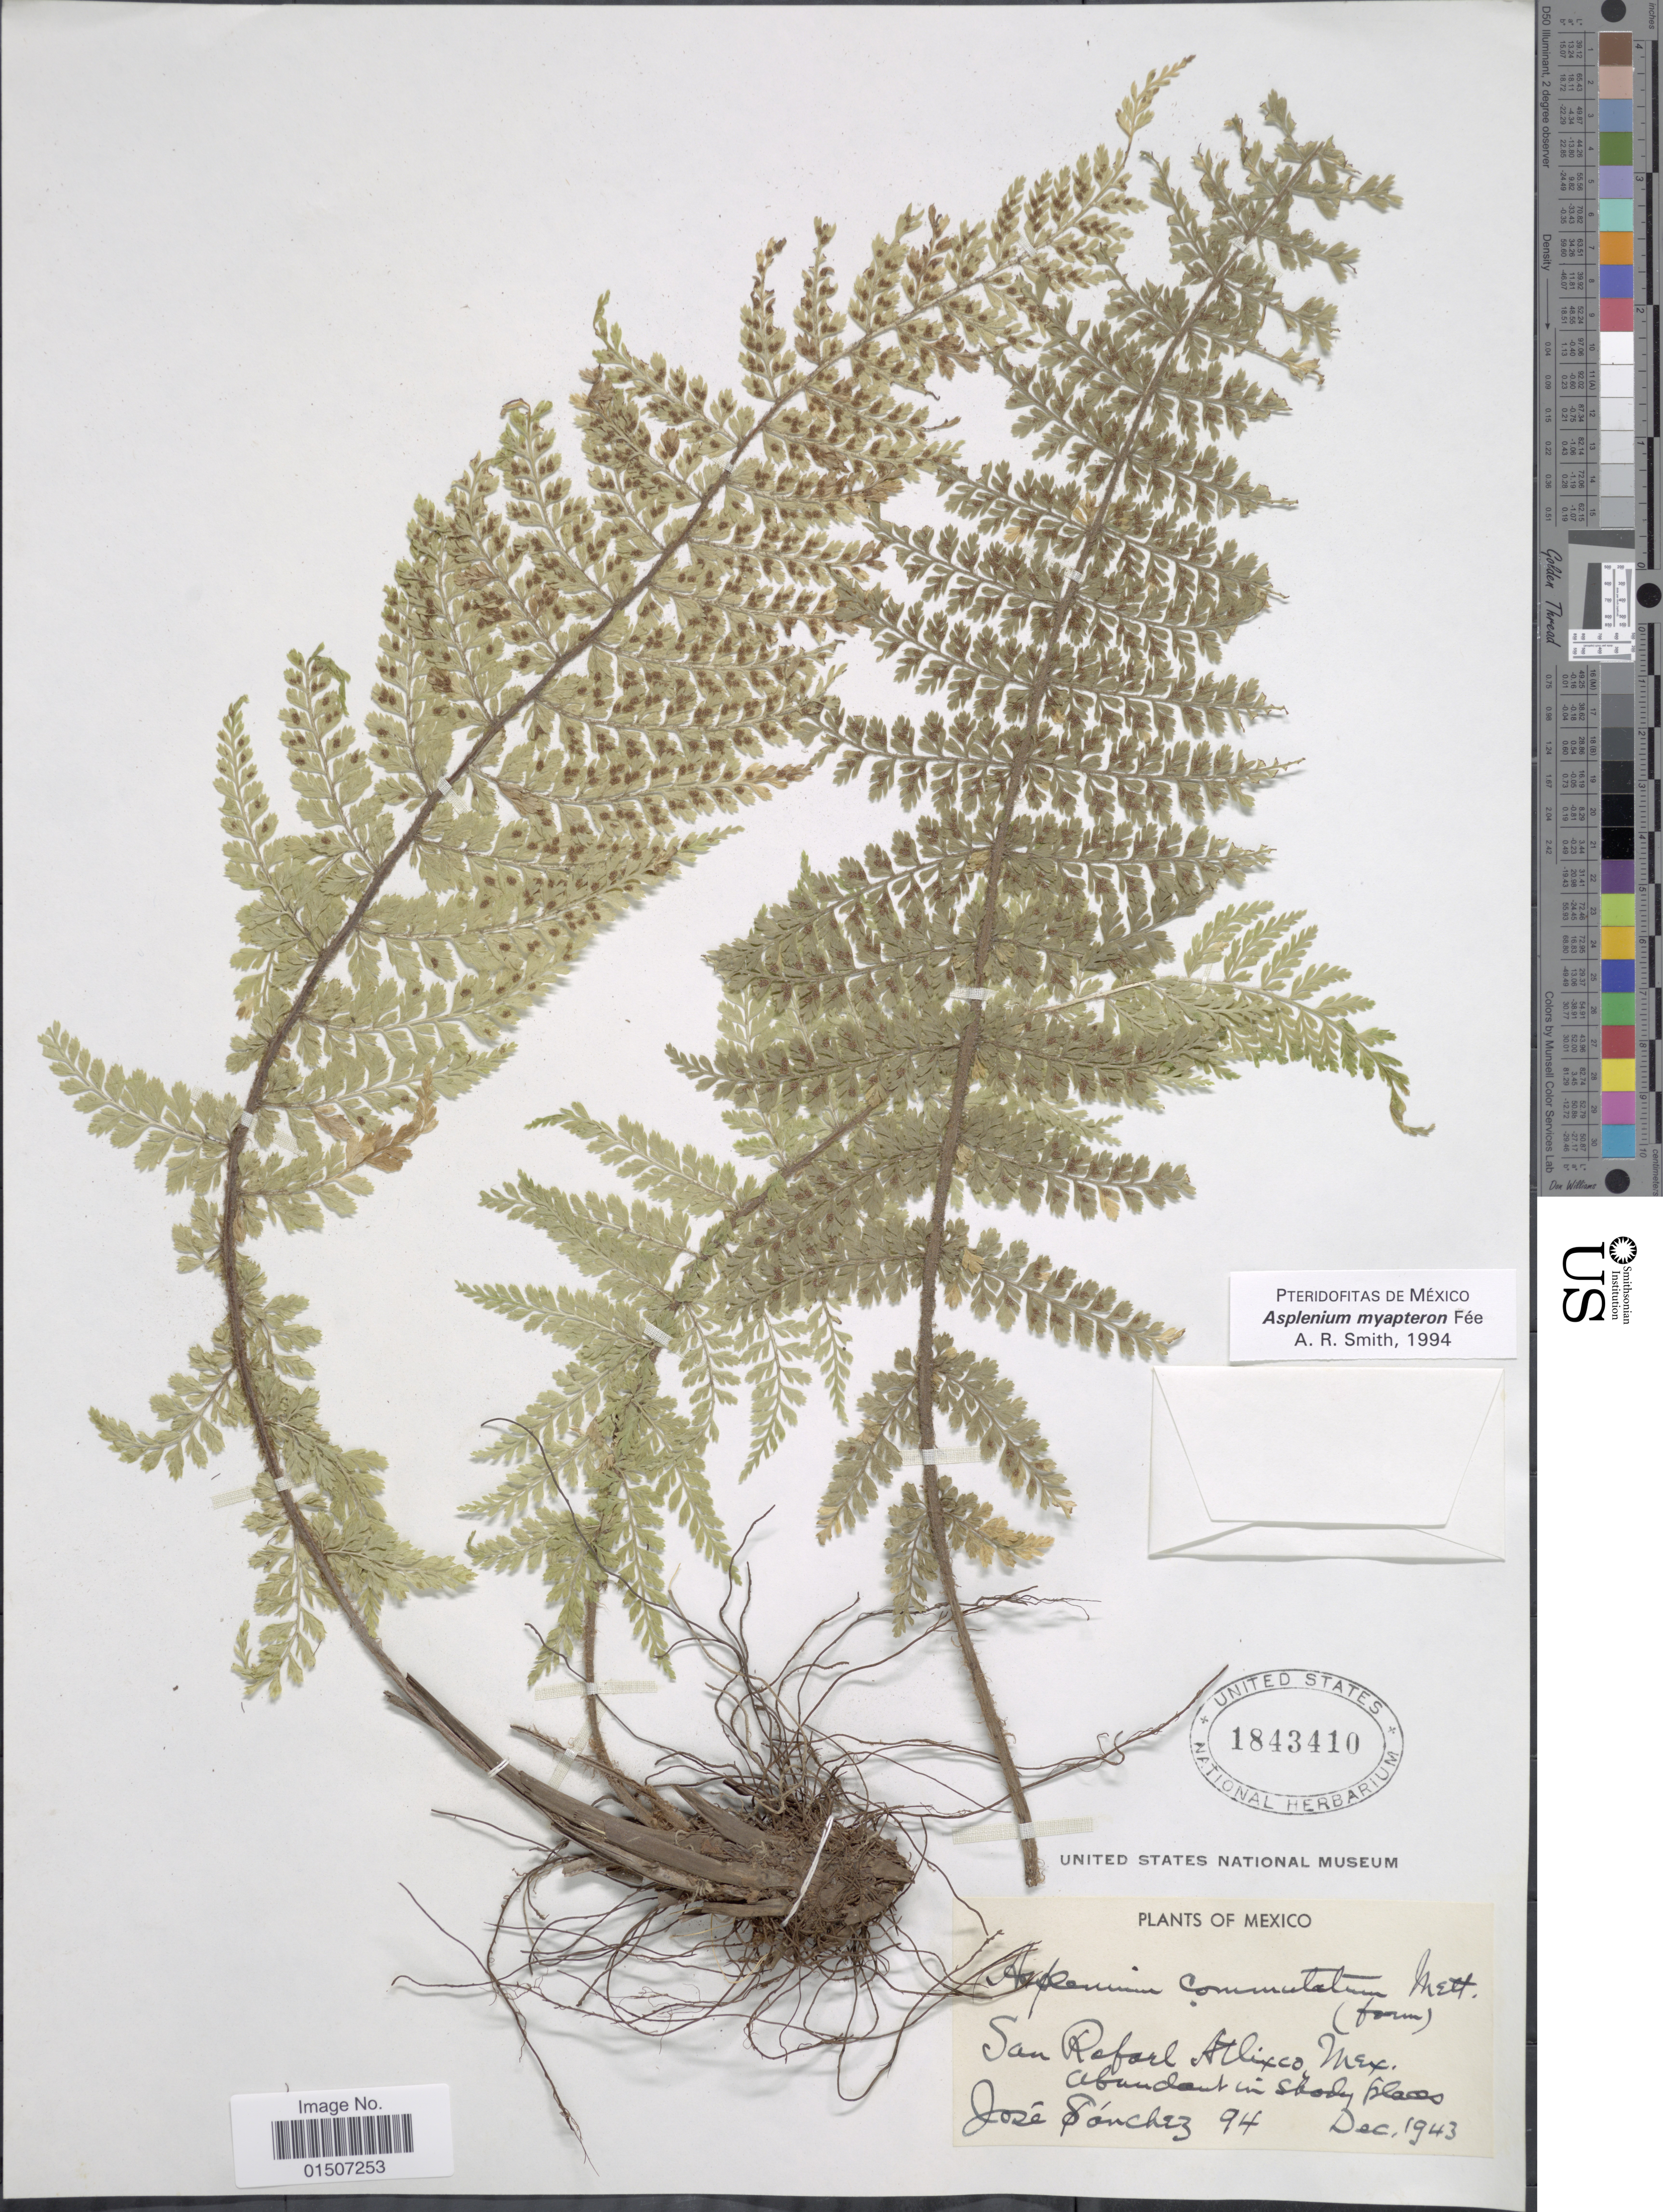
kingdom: Plantae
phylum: Tracheophyta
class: Polypodiopsida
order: Polypodiales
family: Aspleniaceae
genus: Asplenium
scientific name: Asplenium myapteron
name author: Fée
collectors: J. Sánchez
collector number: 94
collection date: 1943-12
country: Mexico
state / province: México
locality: San rafael Atlixco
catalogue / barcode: US 1843410